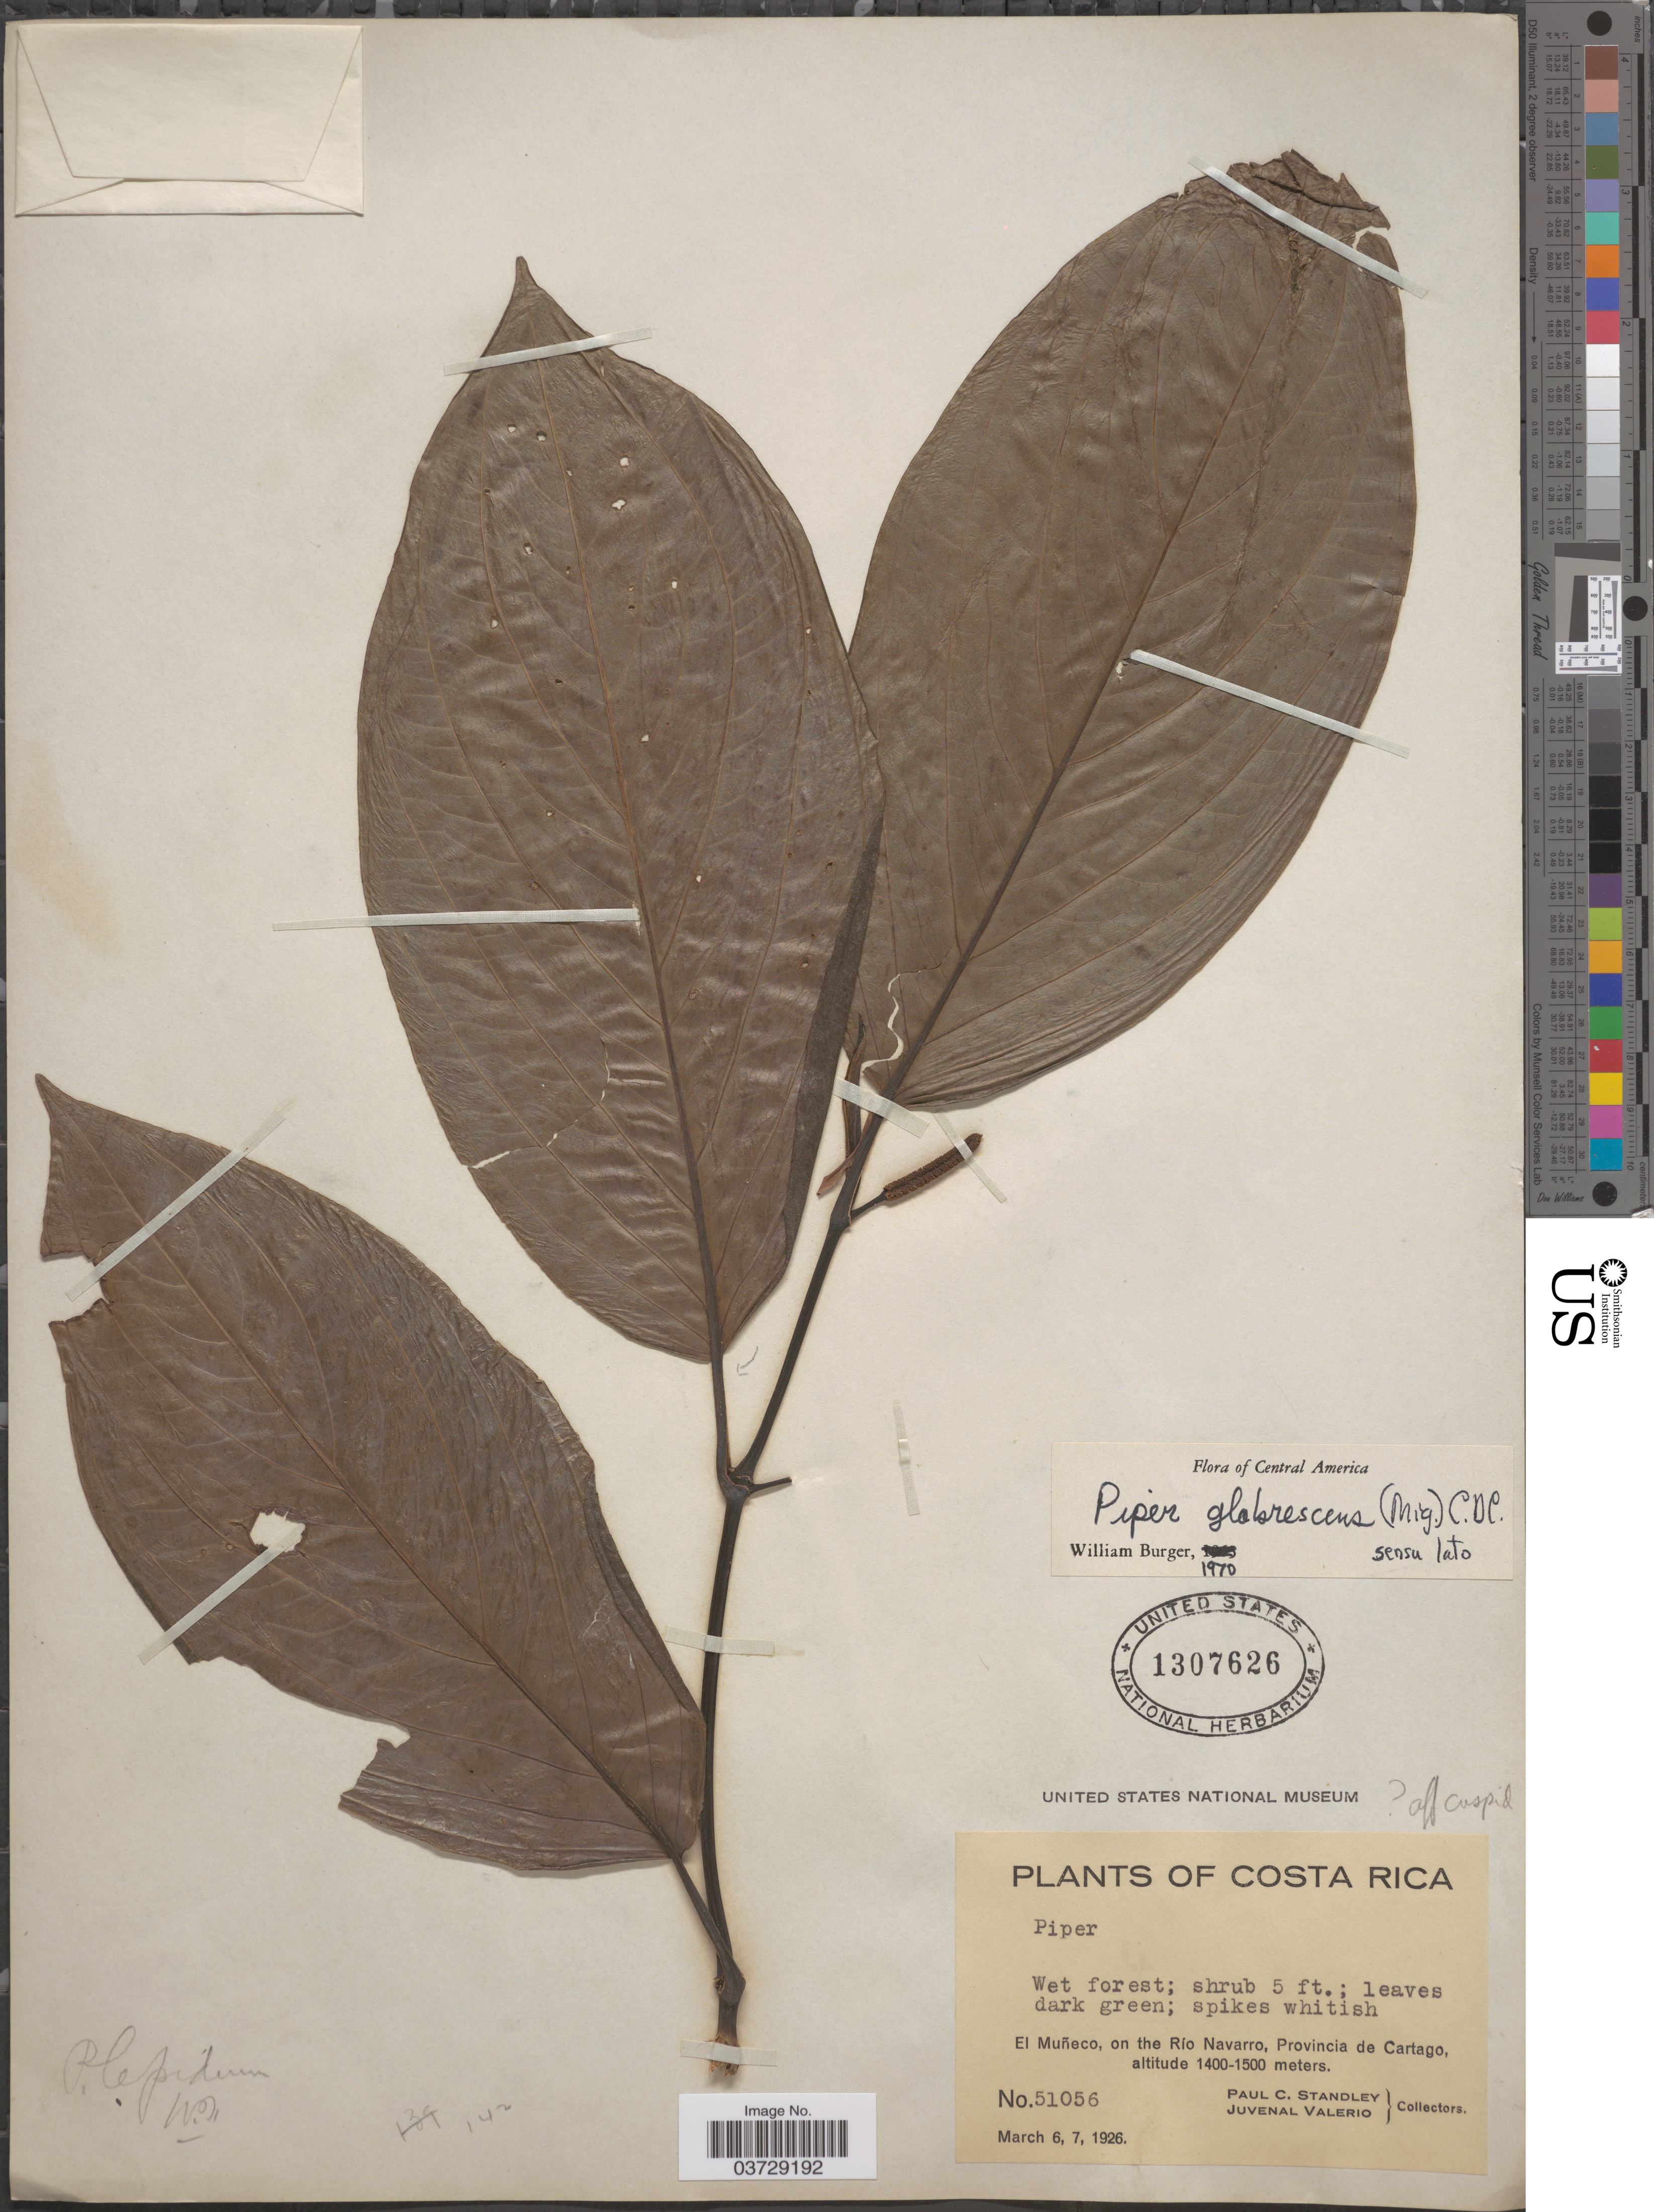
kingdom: Plantae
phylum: Tracheophyta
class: Magnoliopsida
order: Piperales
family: Piperaceae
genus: Piper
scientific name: Piper glabrescens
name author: (Miq.) C. DC.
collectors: P. C. Standley & J. Valerio R.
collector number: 51056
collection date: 1926-03-06/1926-03-07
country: Costa Rica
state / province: Cartago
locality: El Muñeco, on the Río Navarro.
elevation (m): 1400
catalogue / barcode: US 1307626